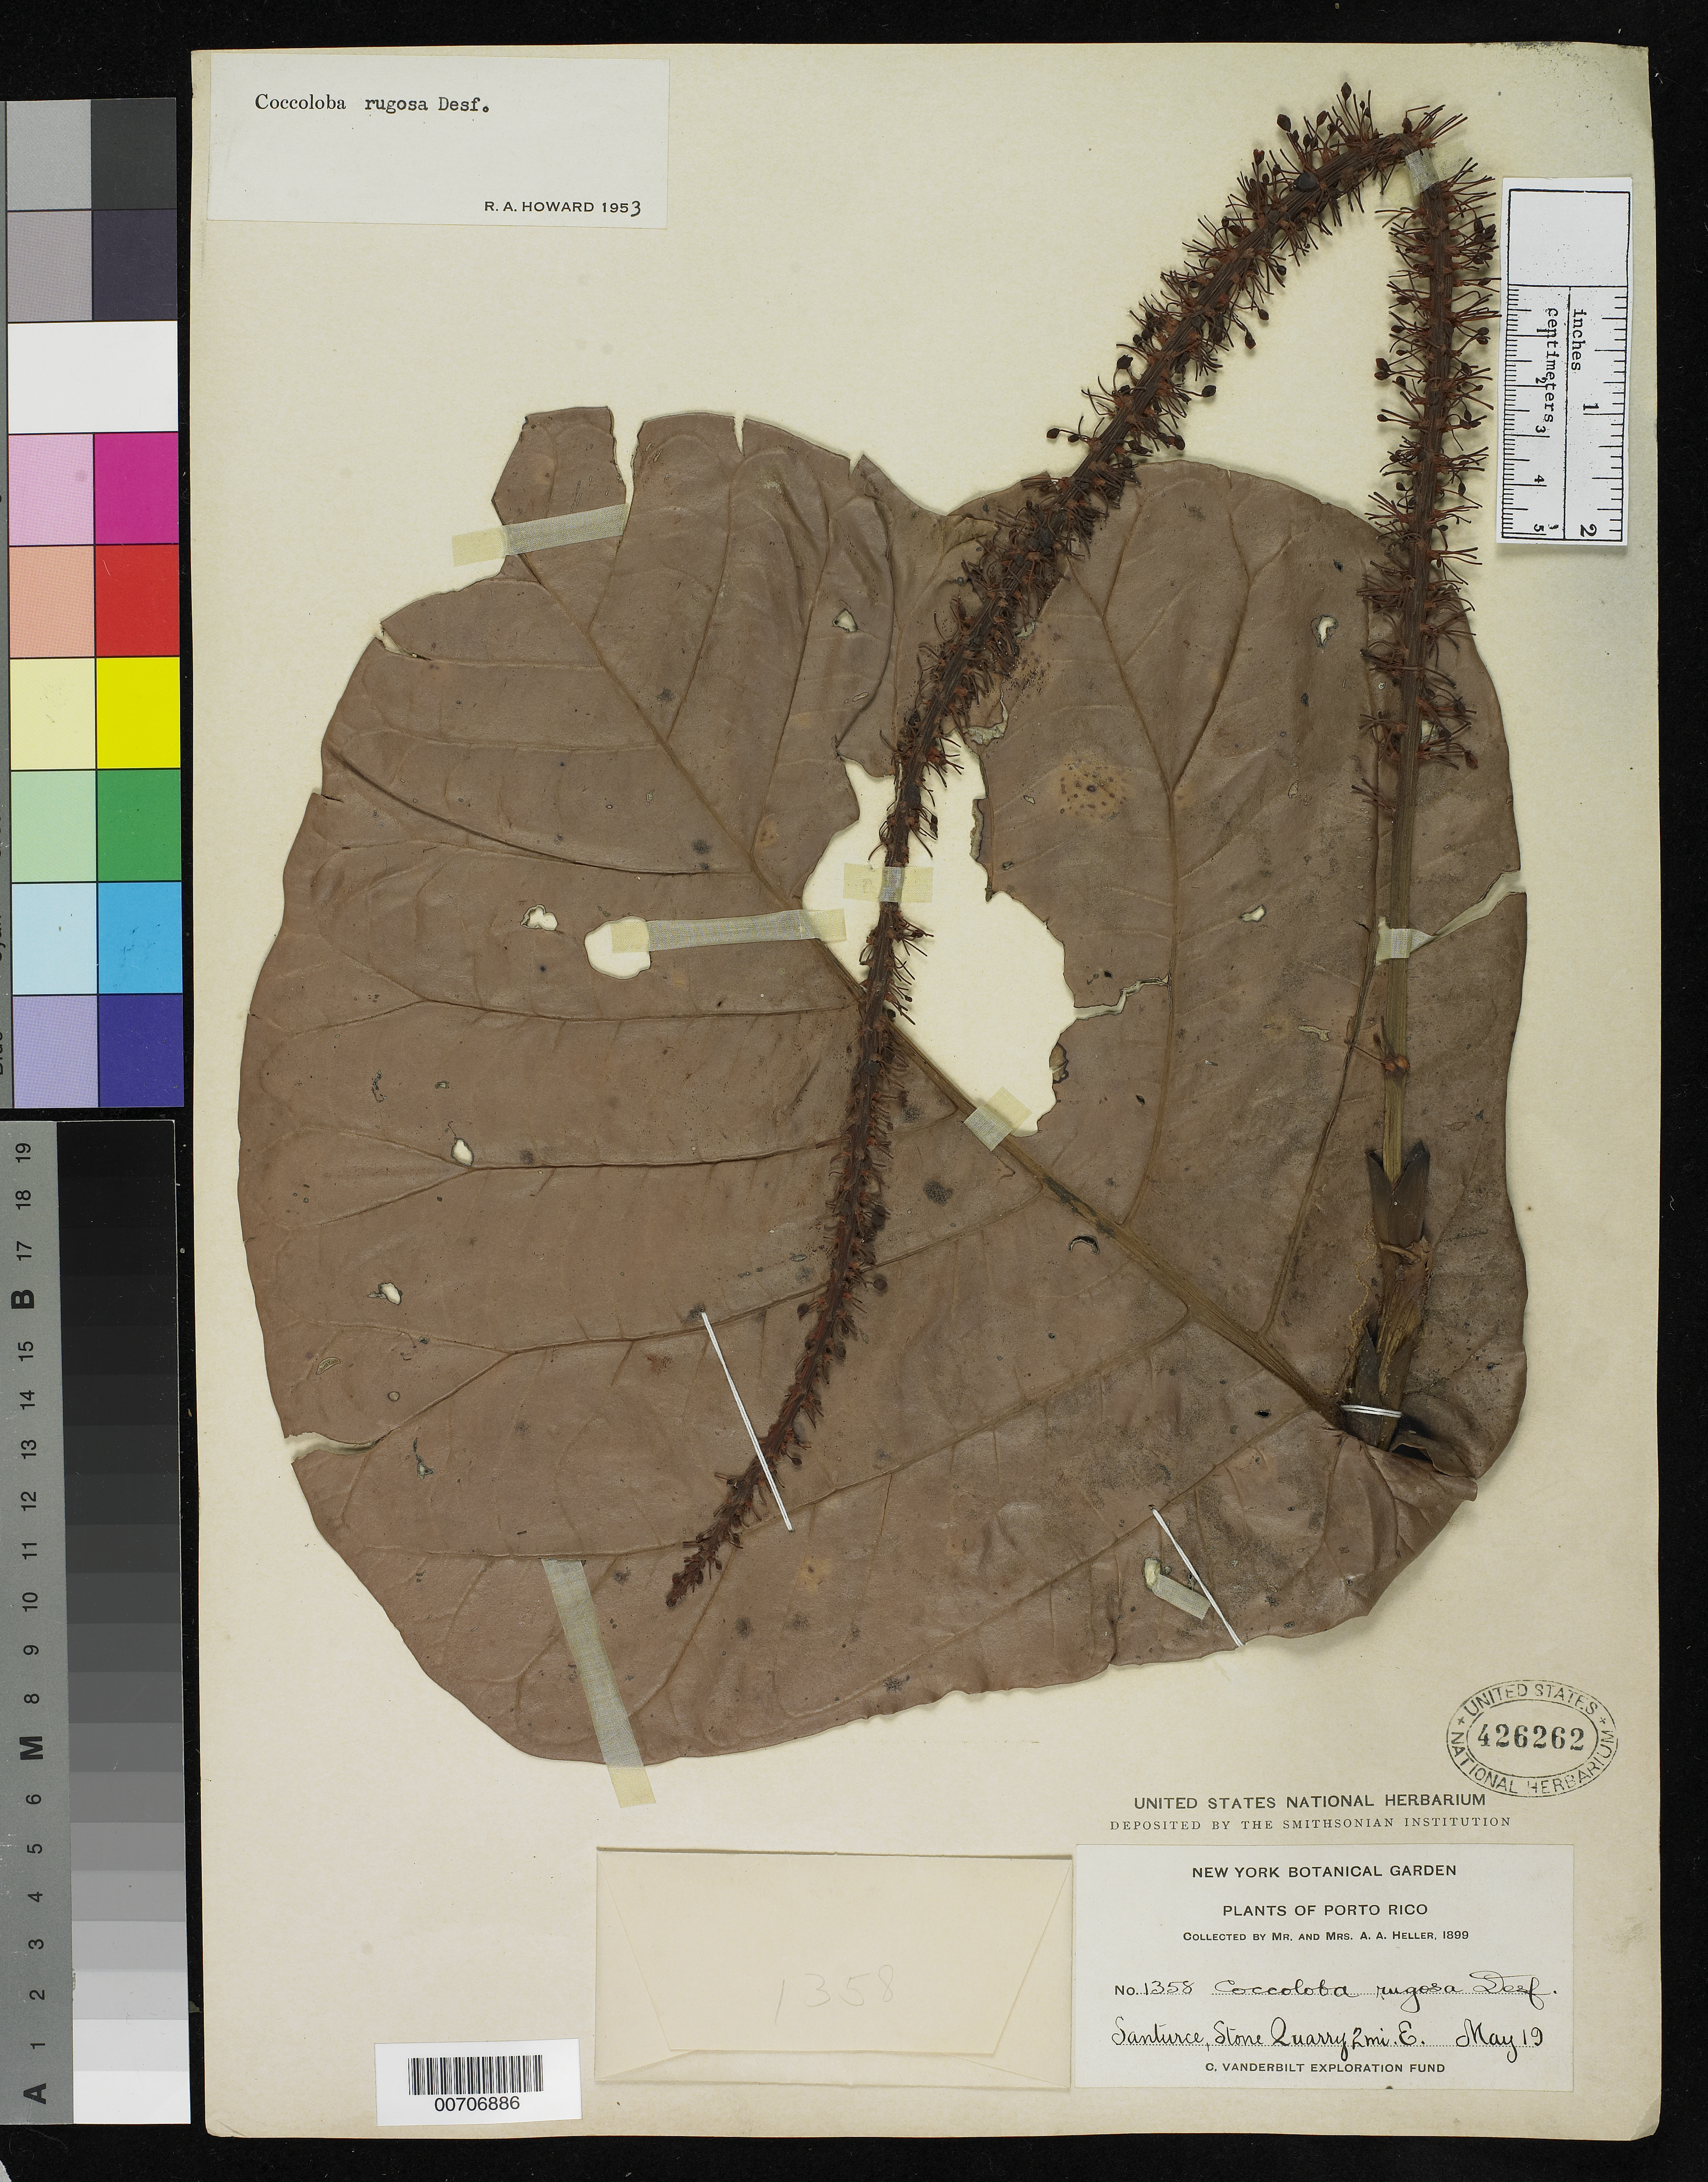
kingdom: Plantae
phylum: Tracheophyta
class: Magnoliopsida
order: Caryophyllales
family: Polygonaceae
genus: Coccoloba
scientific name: Coccoloba rugosa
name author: Desf.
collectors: A. A. Heller & -- Heller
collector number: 1358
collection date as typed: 19 May 1899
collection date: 1899-05-19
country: Puerto Rico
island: Greater Antilles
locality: Santurce, stone quarry 2 mi E of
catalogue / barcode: US 426262